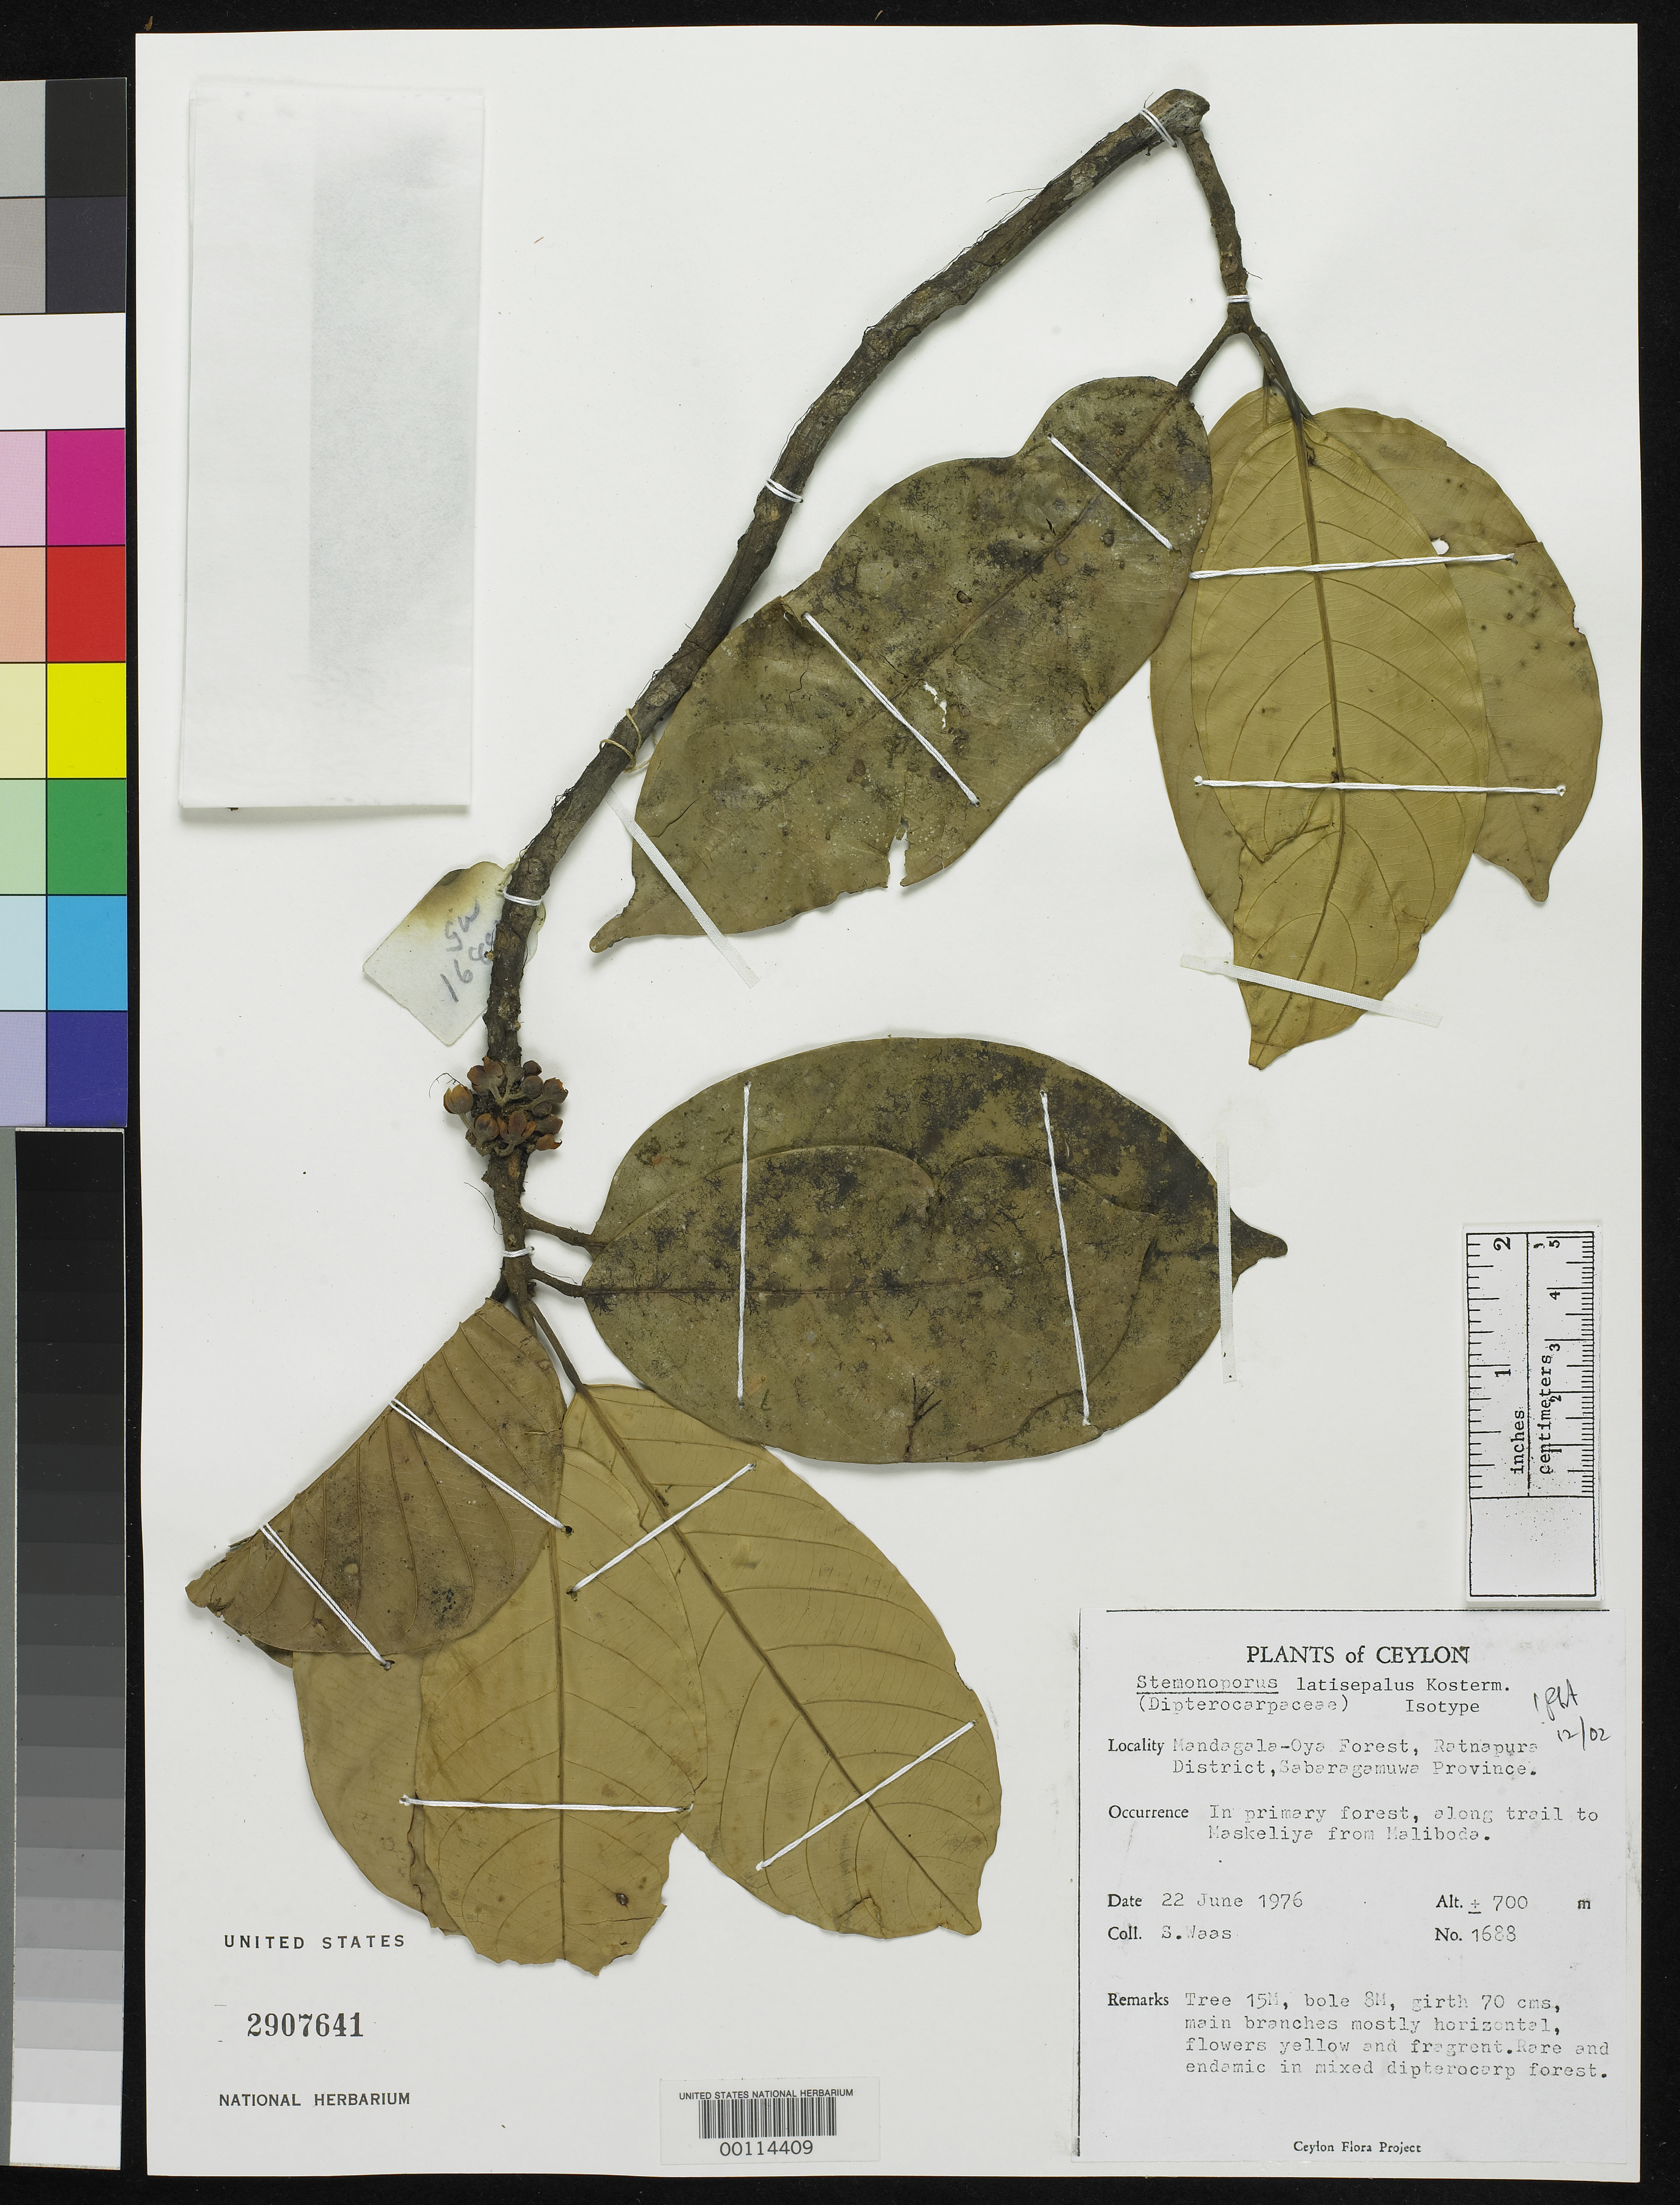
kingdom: Plantae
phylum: Tracheophyta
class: Magnoliopsida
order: Malvales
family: Dipterocarpaceae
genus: Stemonoporus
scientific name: Stemonoporus latisepalus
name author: Kosterm.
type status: Isotype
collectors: S. Waas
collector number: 1688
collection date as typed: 22 Jun 1976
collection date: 1976-06-22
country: Sri Lanka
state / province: Sabaragamuwa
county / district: Ratnapura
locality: Mandagala-oya Forest.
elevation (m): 700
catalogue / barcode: US 2907641